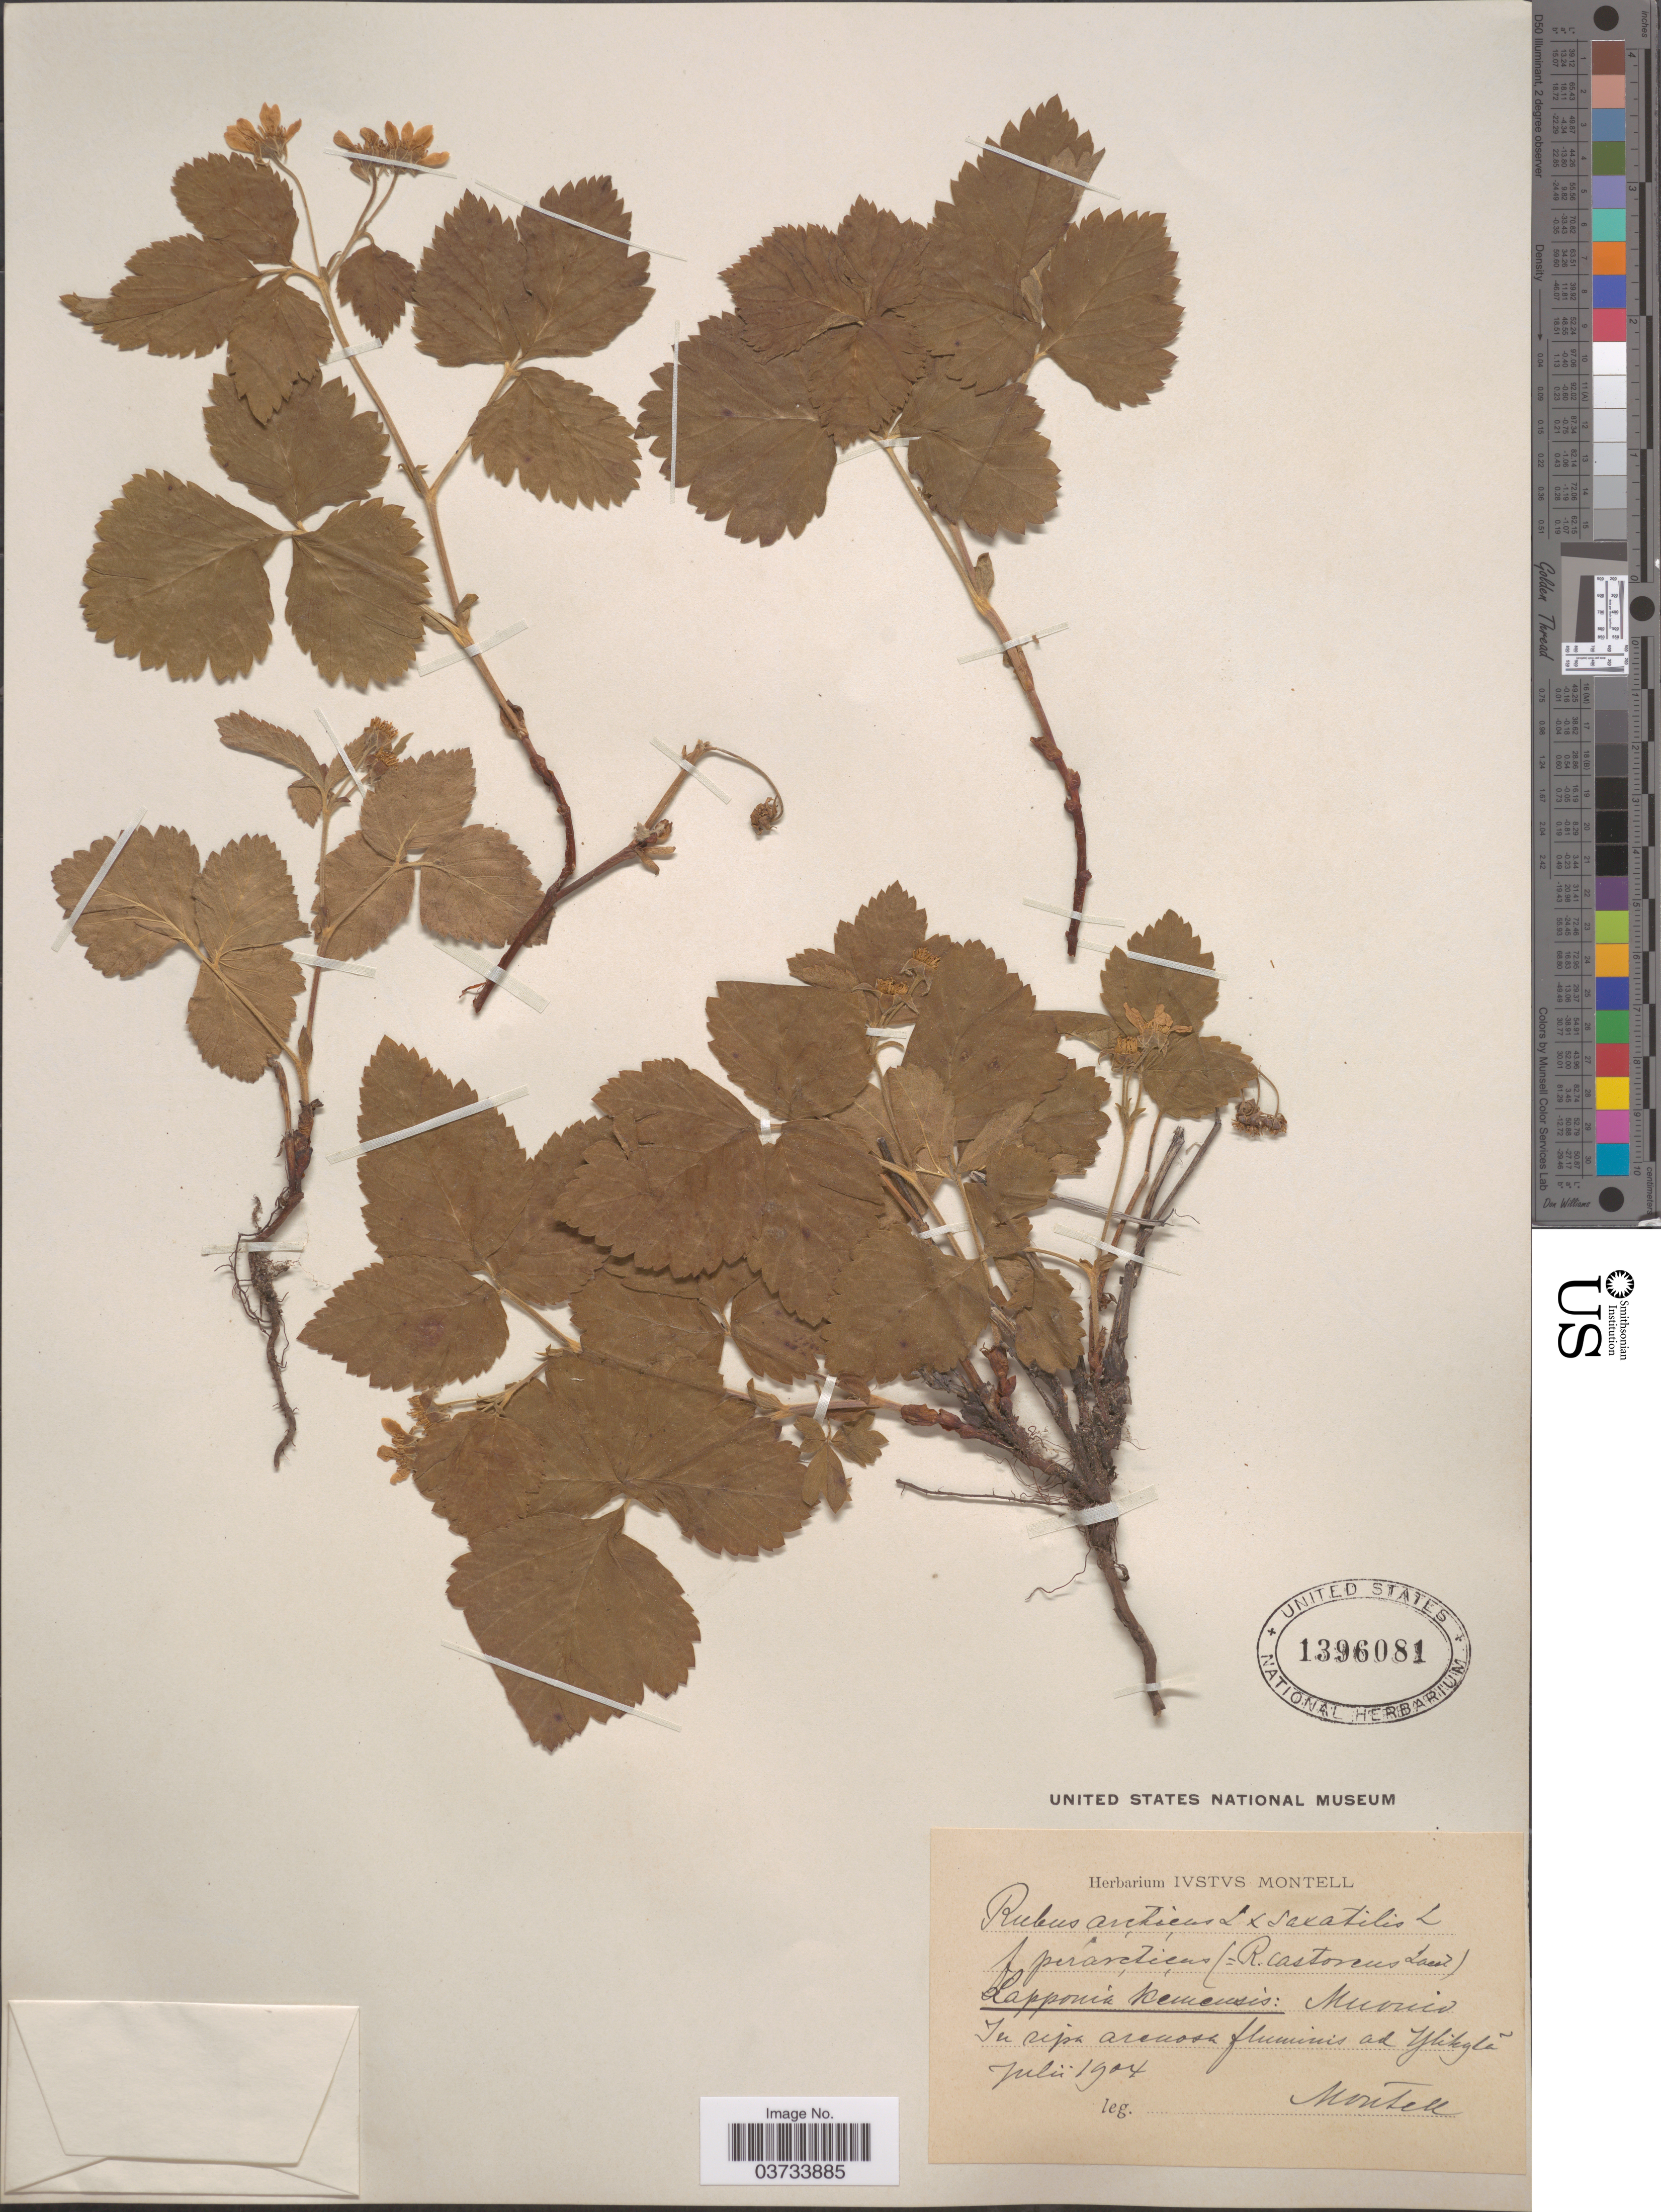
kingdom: Plantae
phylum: Tracheophyta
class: Magnoliopsida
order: Rosales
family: Rosaceae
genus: Rubus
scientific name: Rubus arcticus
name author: L.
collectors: I. Montell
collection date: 1904-07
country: Finland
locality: Lapponia Kemensis: Muonio. In ripa arenosa fluminis ad Ylikylã.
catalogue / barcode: US 1396081